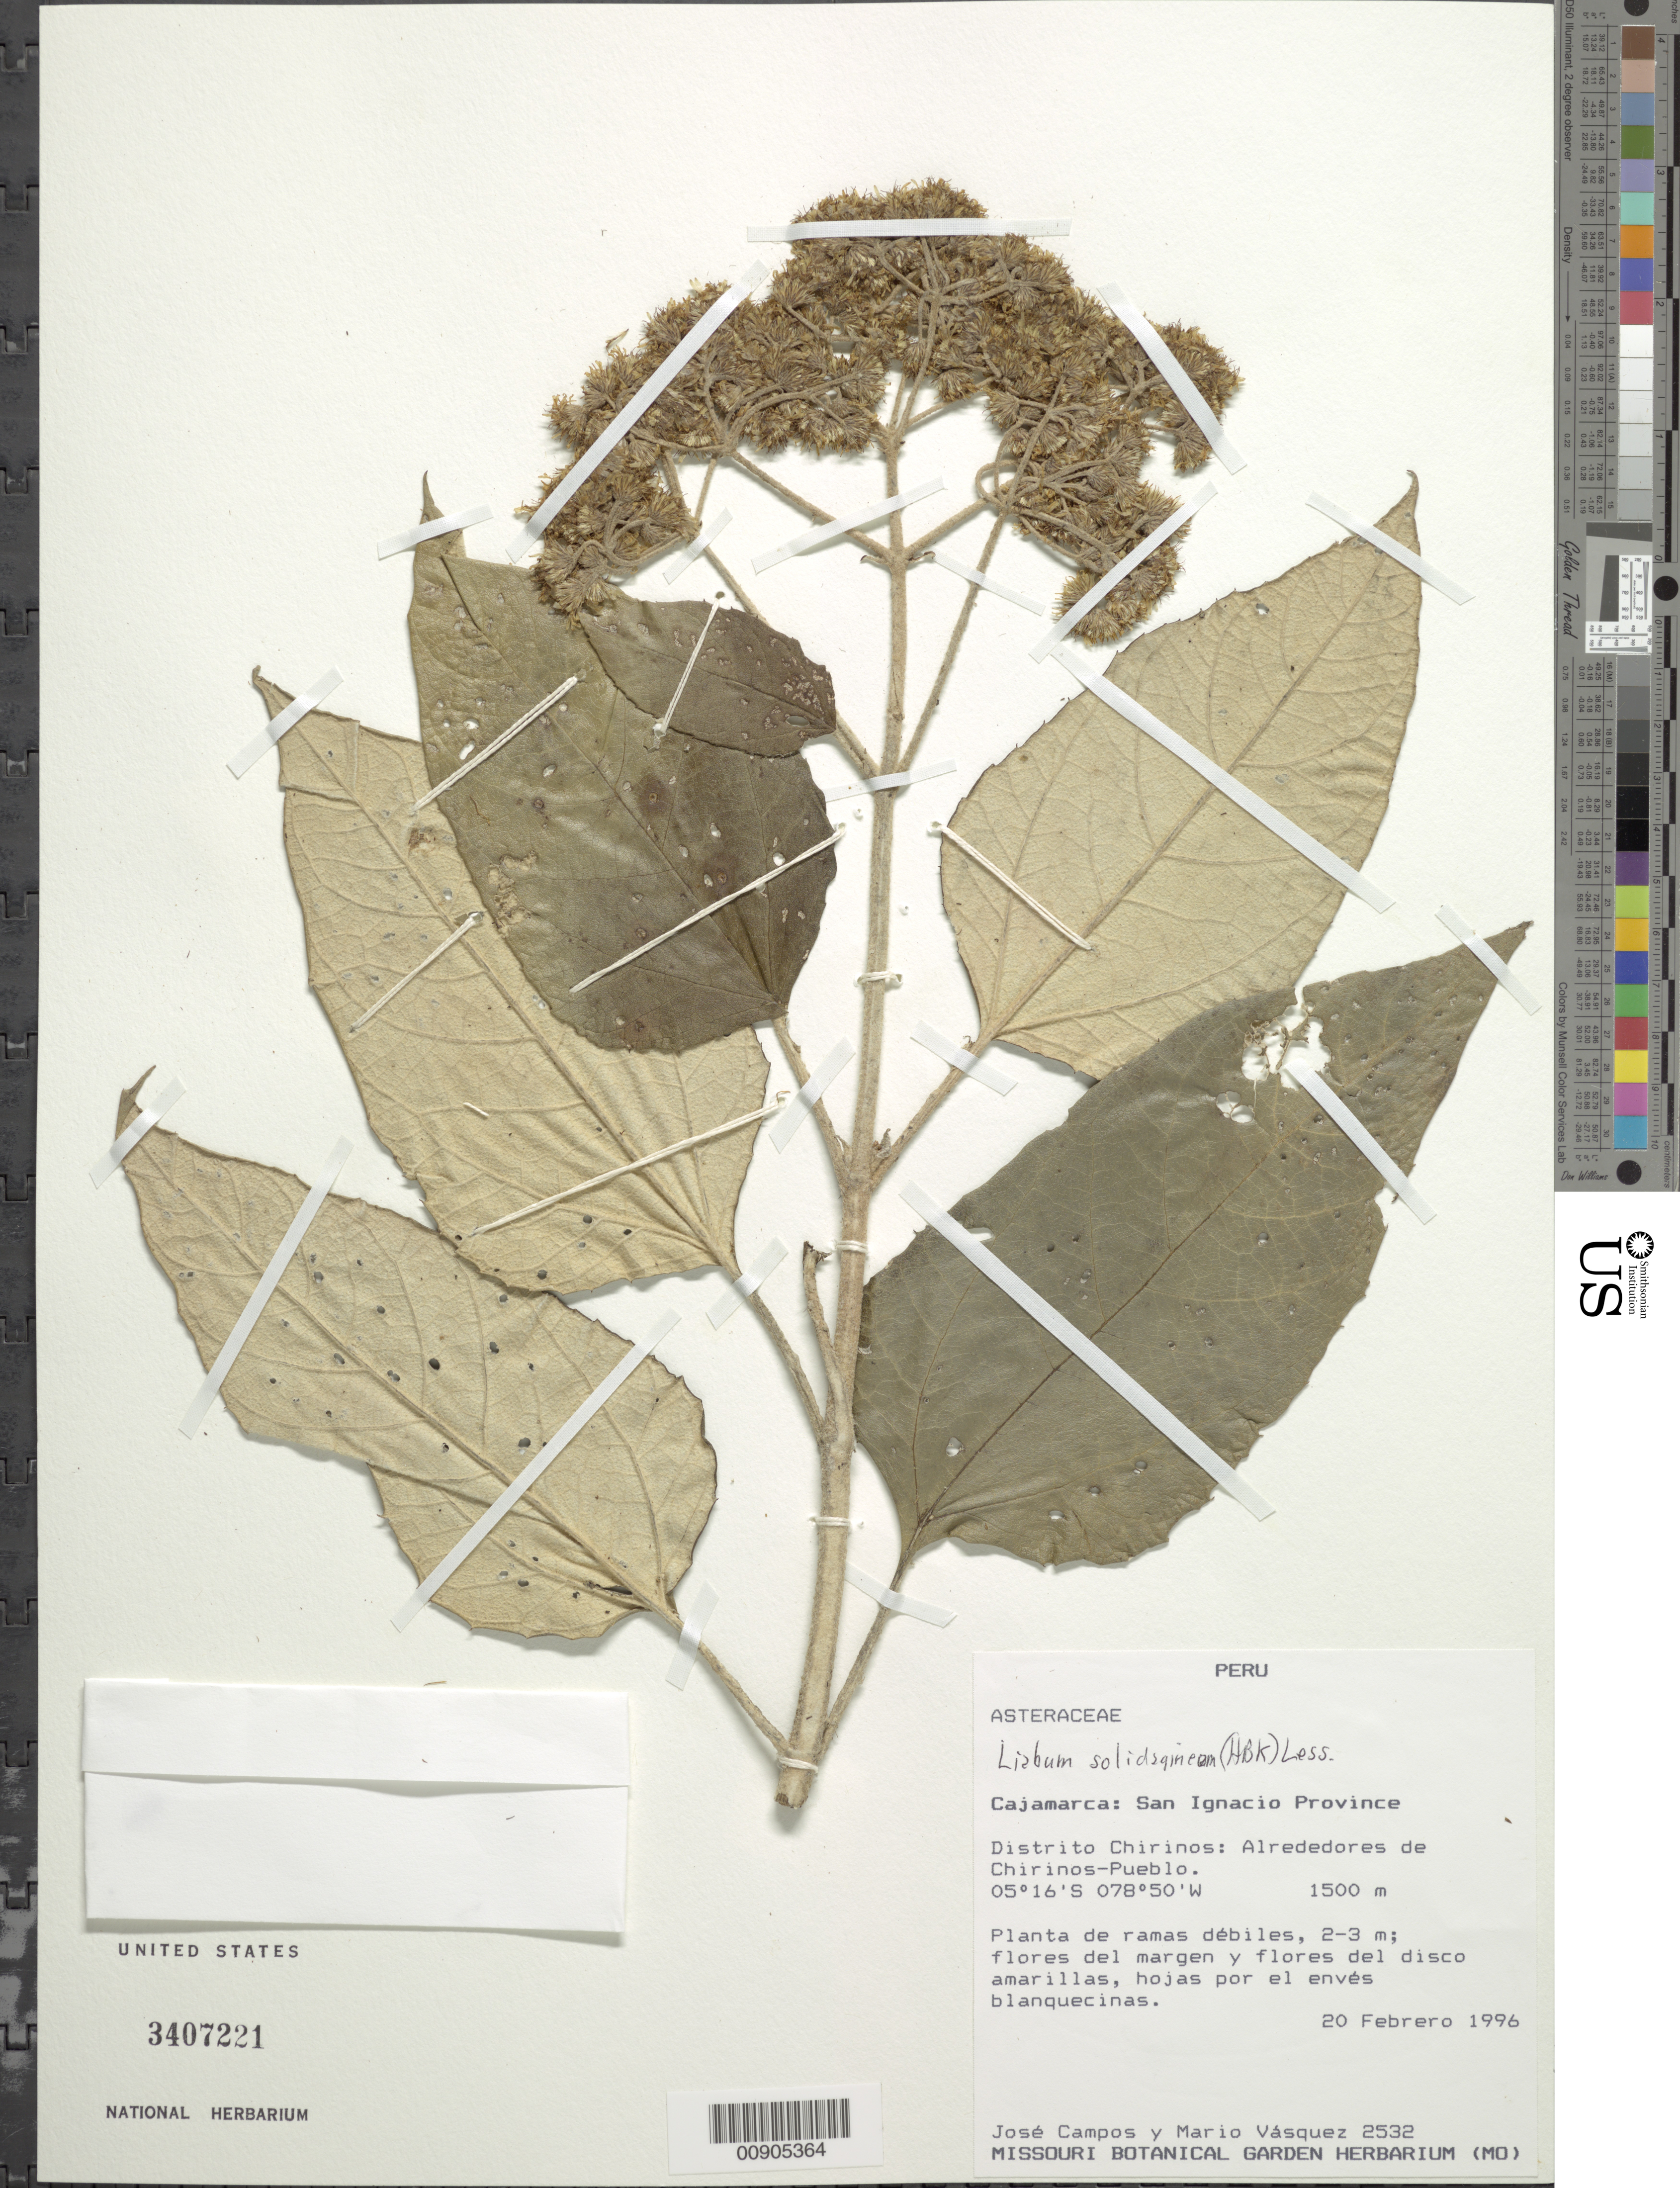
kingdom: Plantae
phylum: Tracheophyta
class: Magnoliopsida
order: Asterales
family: Asteraceae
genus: Liabum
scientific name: Liabum solidagineum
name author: (Kunth) Less.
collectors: J. Campos & M. Vasquez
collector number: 2532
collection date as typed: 20 February 1996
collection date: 1996-02-20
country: Peru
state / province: Cajamarca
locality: Prov. San Ignacio, Dist. Chirinos, Chirinos-Pueblo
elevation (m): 1500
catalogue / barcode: US 3407221